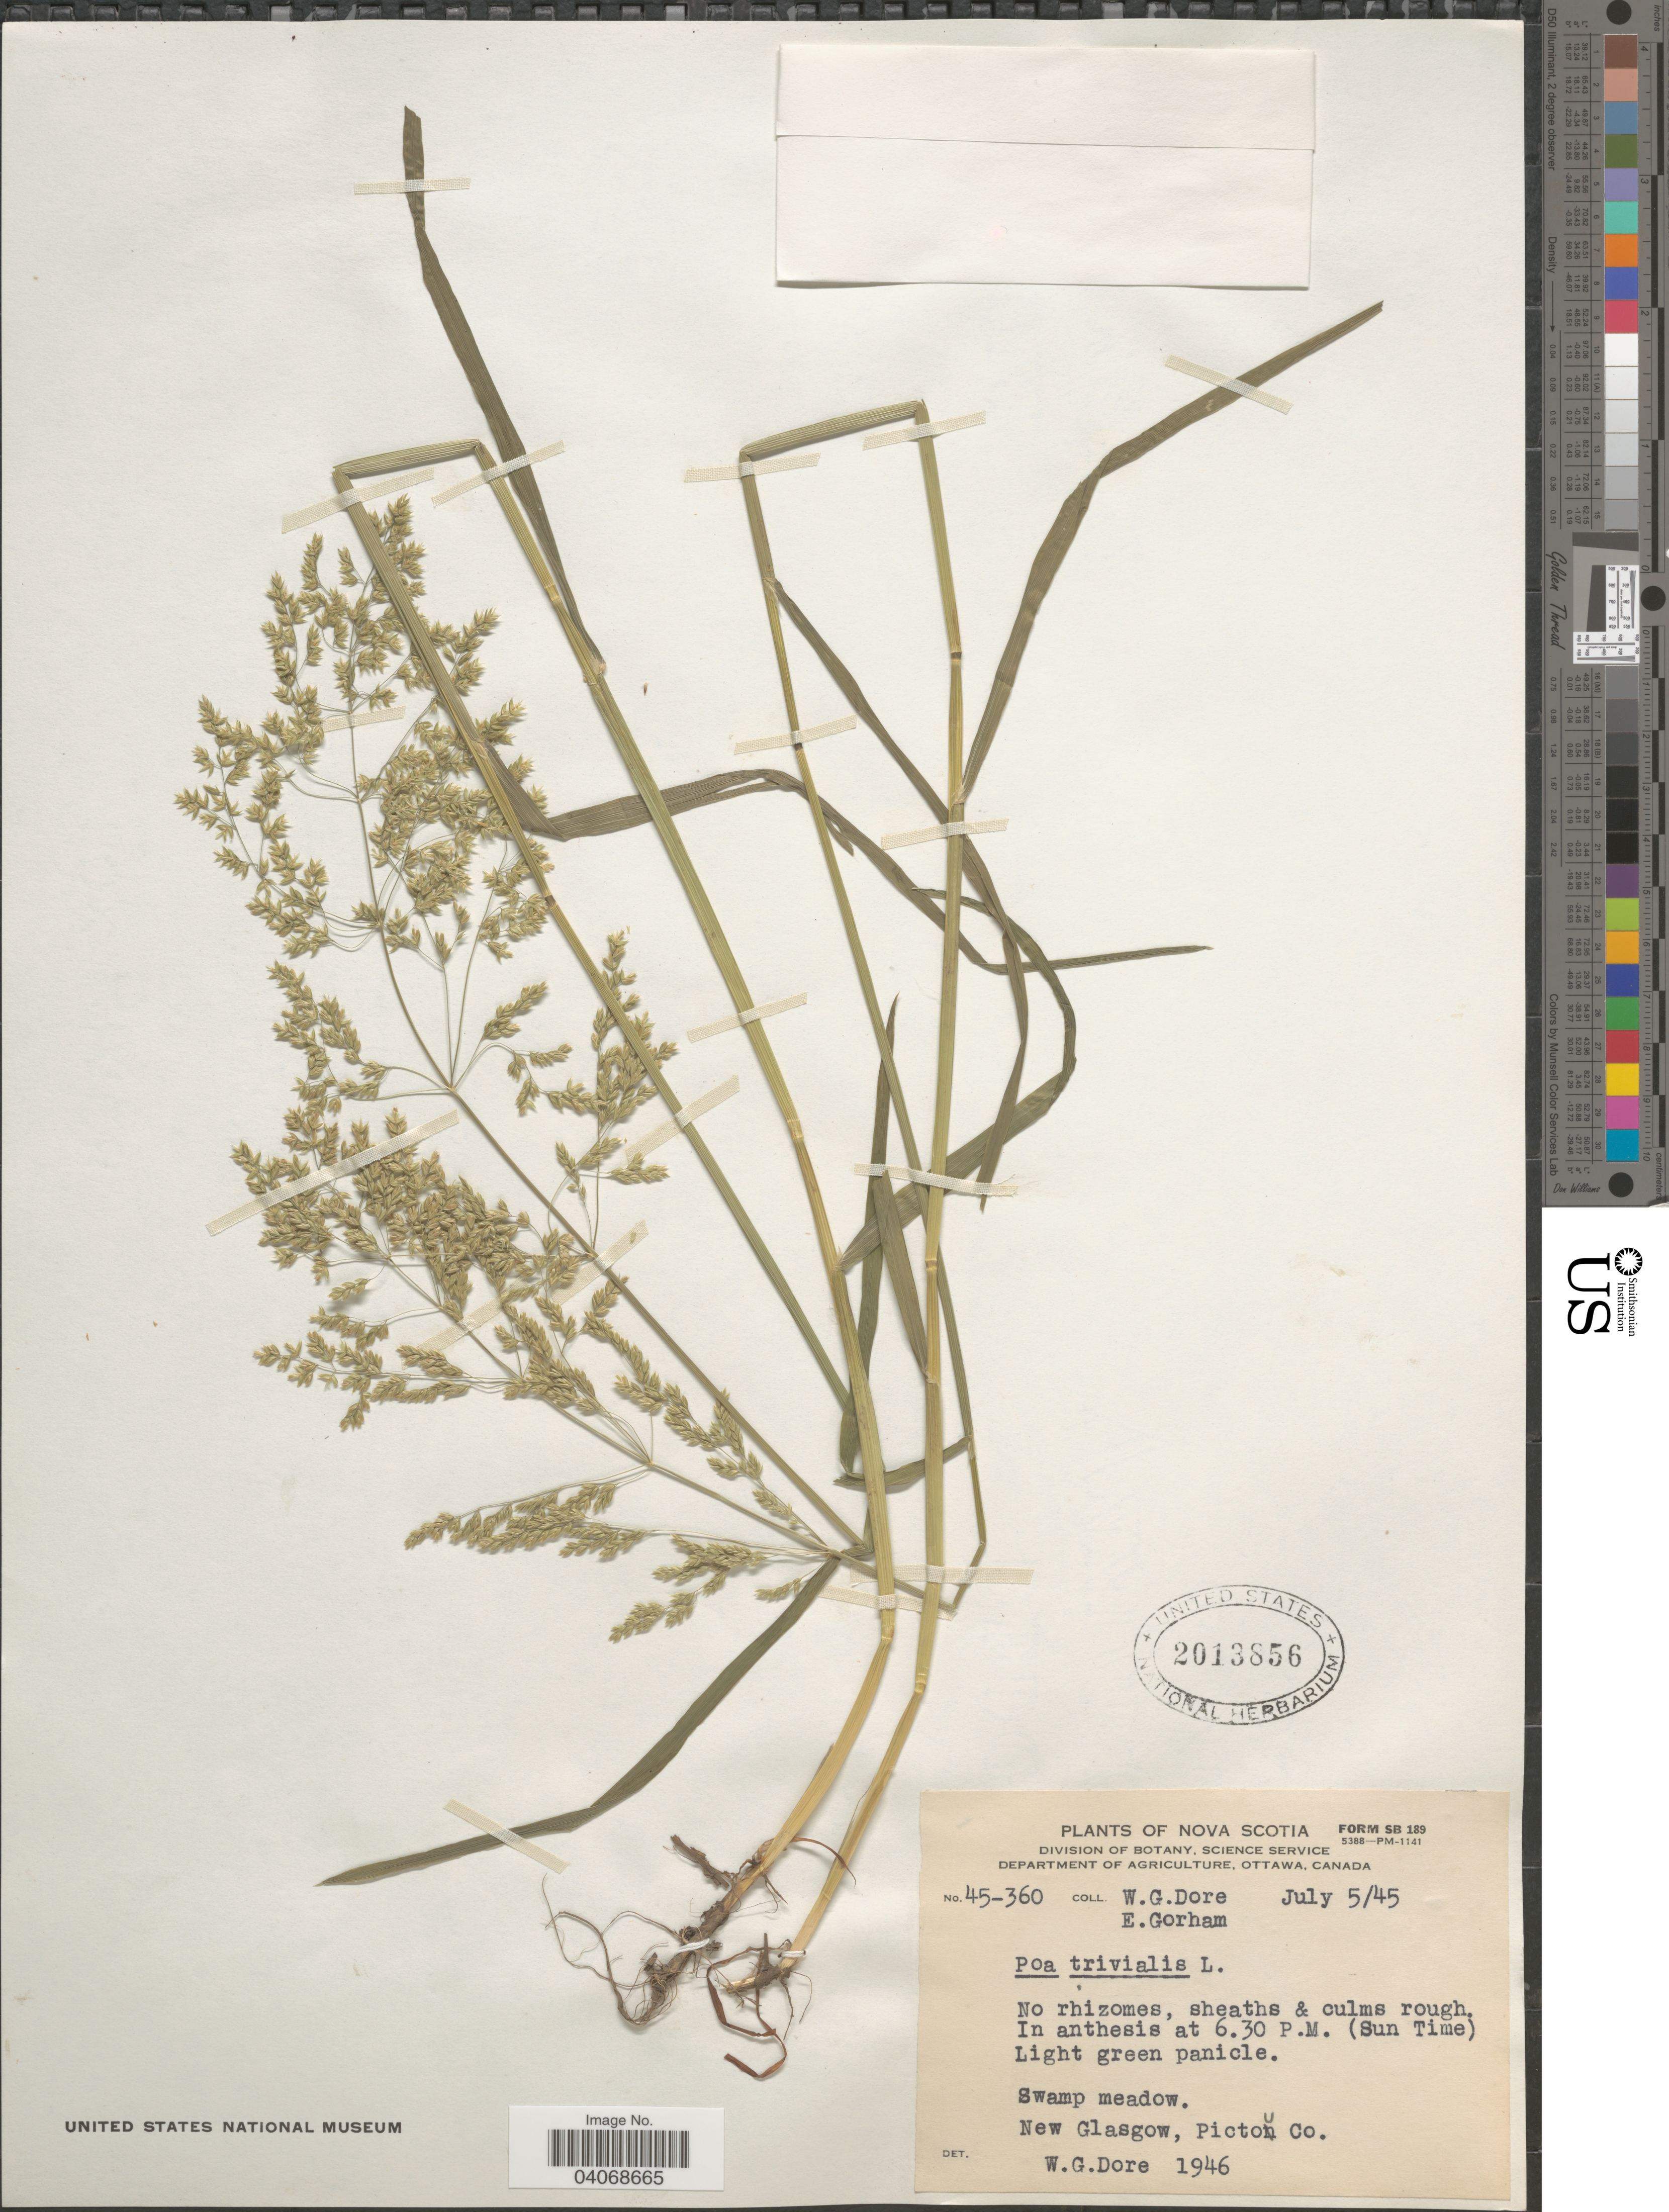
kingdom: Plantae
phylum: Tracheophyta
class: Liliopsida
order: Poales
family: Poaceae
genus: Poa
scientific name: Poa trivialis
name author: L.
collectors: W. Dore & E. Gorham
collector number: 45-360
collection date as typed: Transcribed d/m/y: 5/7/45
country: Canada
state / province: Nova Scotia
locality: In anthesis at 6.30 P.M. (Sun Time). Light green panicle. Swamp meadow. New Glasgow, Pictou Co.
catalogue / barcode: US 2013856